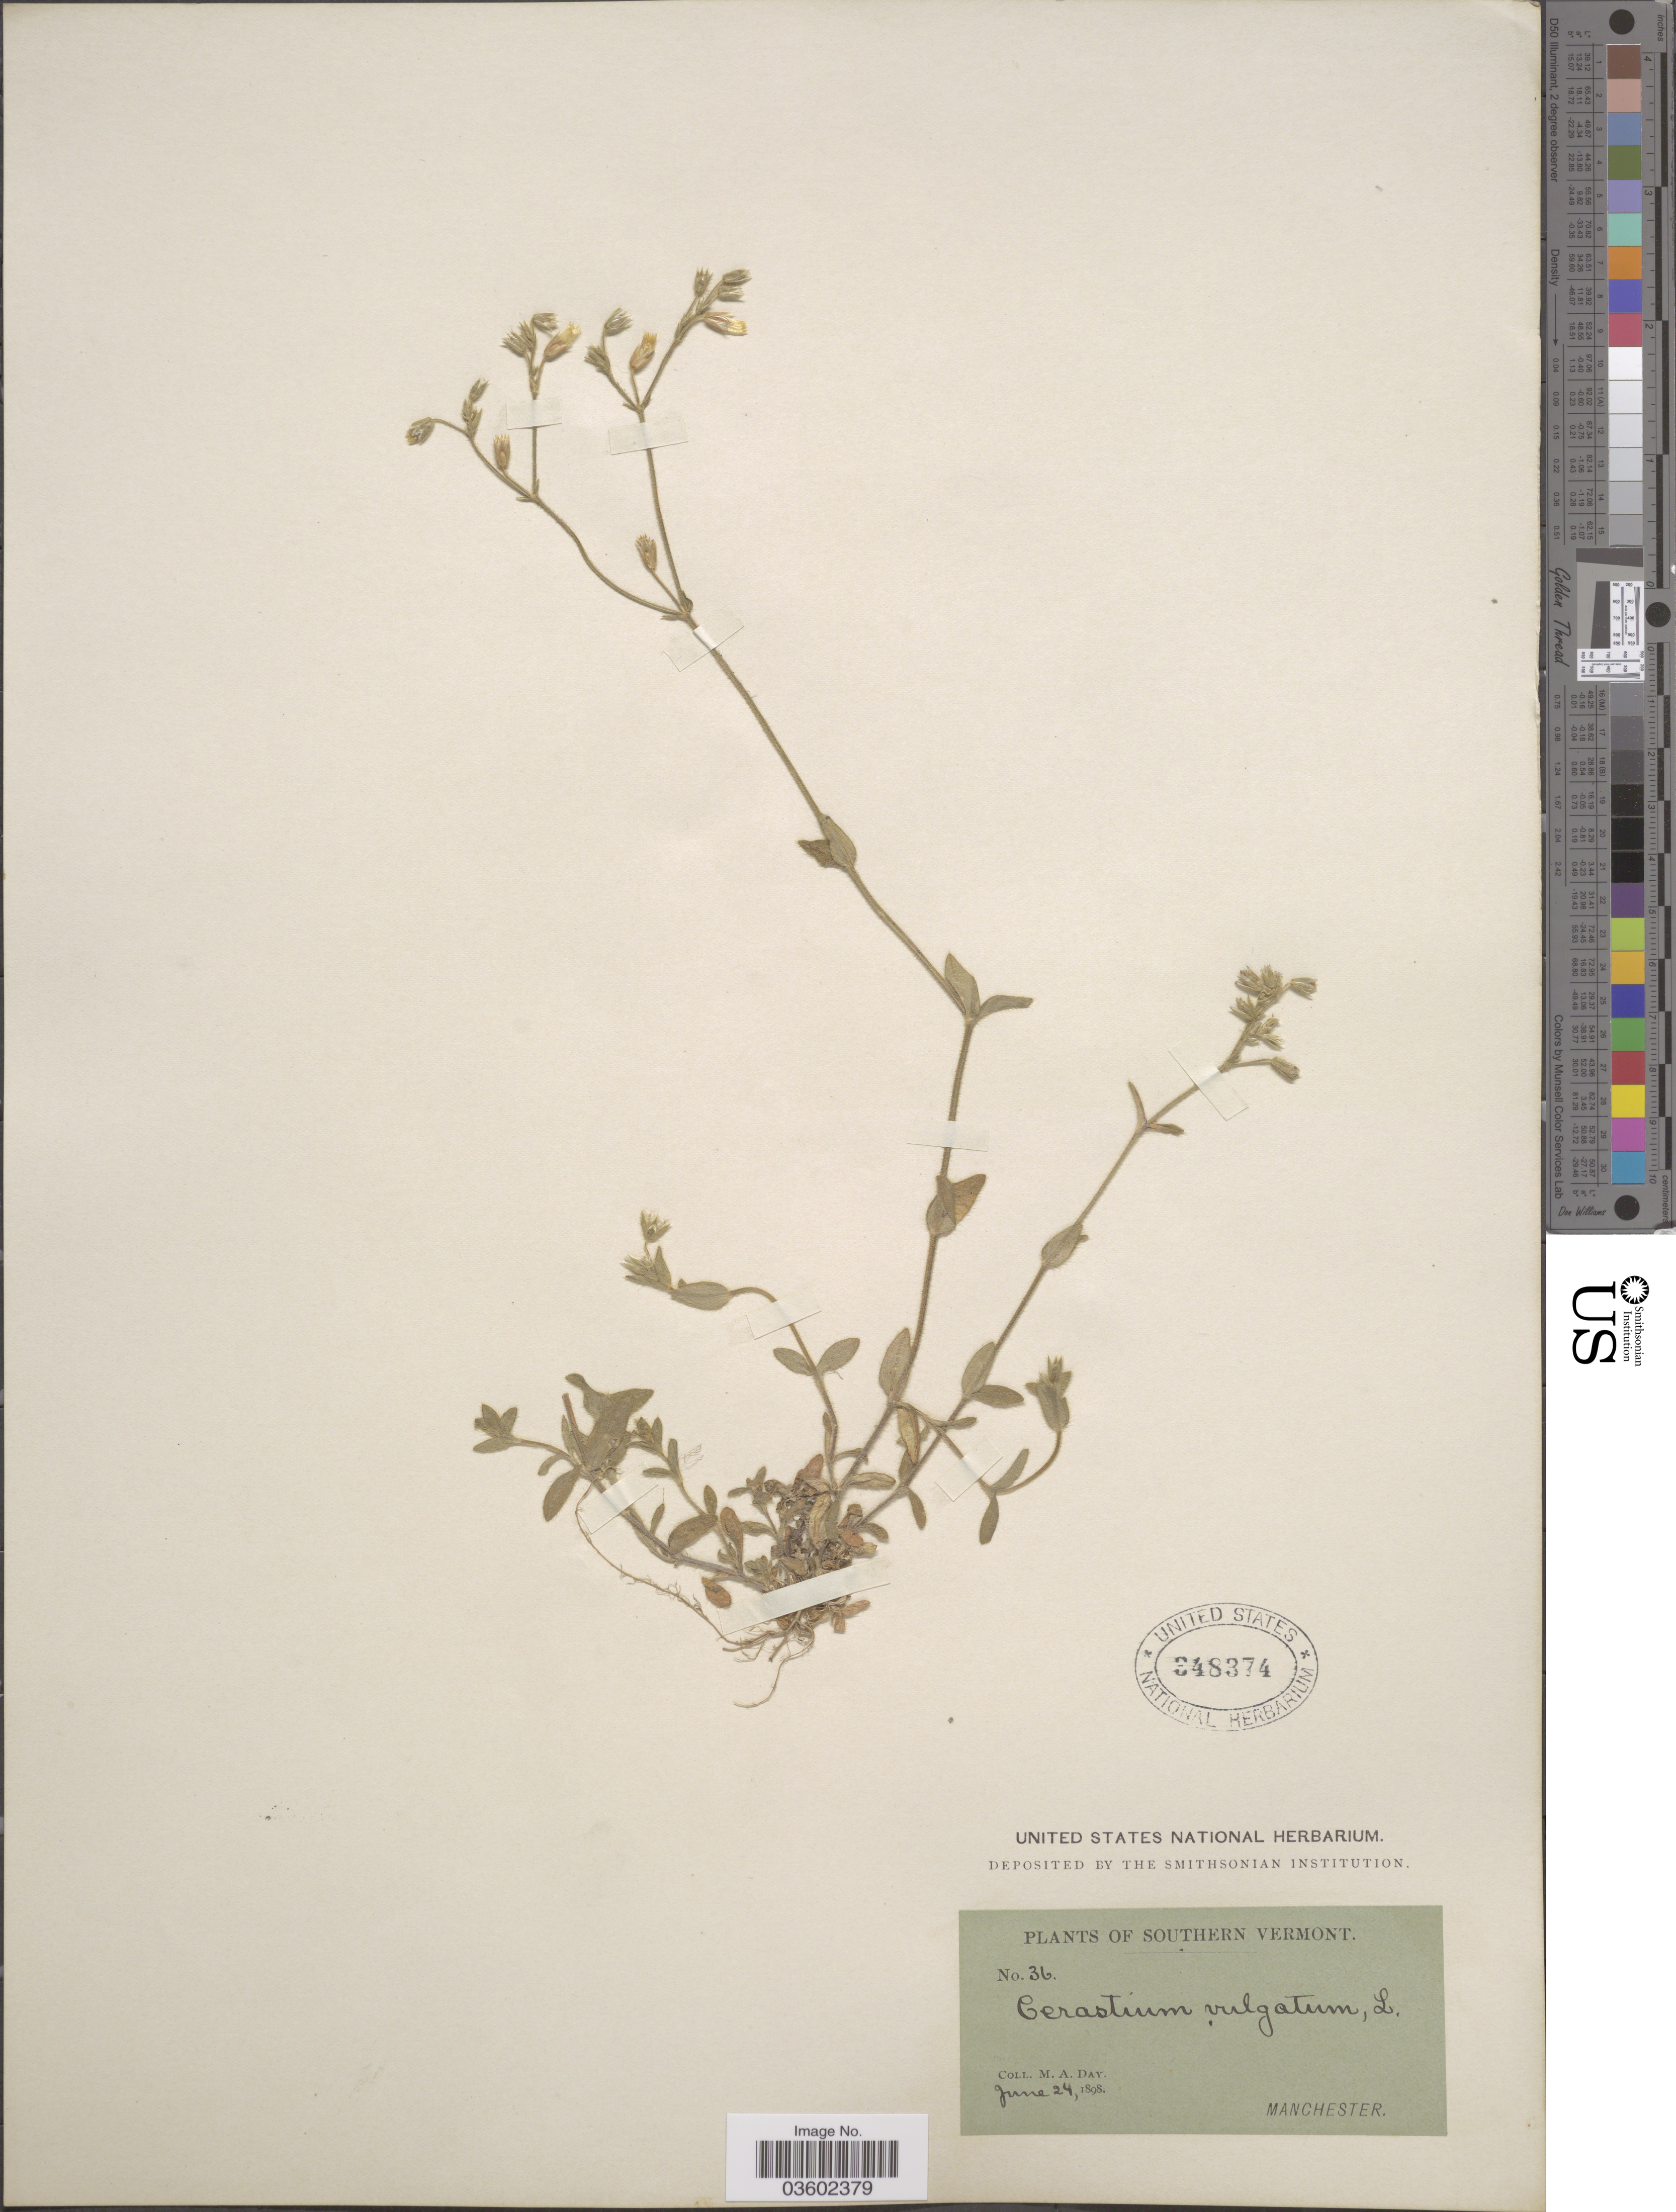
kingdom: Plantae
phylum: Tracheophyta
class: Magnoliopsida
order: Caryophyllales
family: Caryophyllaceae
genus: Cerastium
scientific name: Cerastium vulgatum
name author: L.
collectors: M. Day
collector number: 36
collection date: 1898-06-24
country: United States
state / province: Vermont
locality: Southern Vermont. Manchester.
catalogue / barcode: US 348374